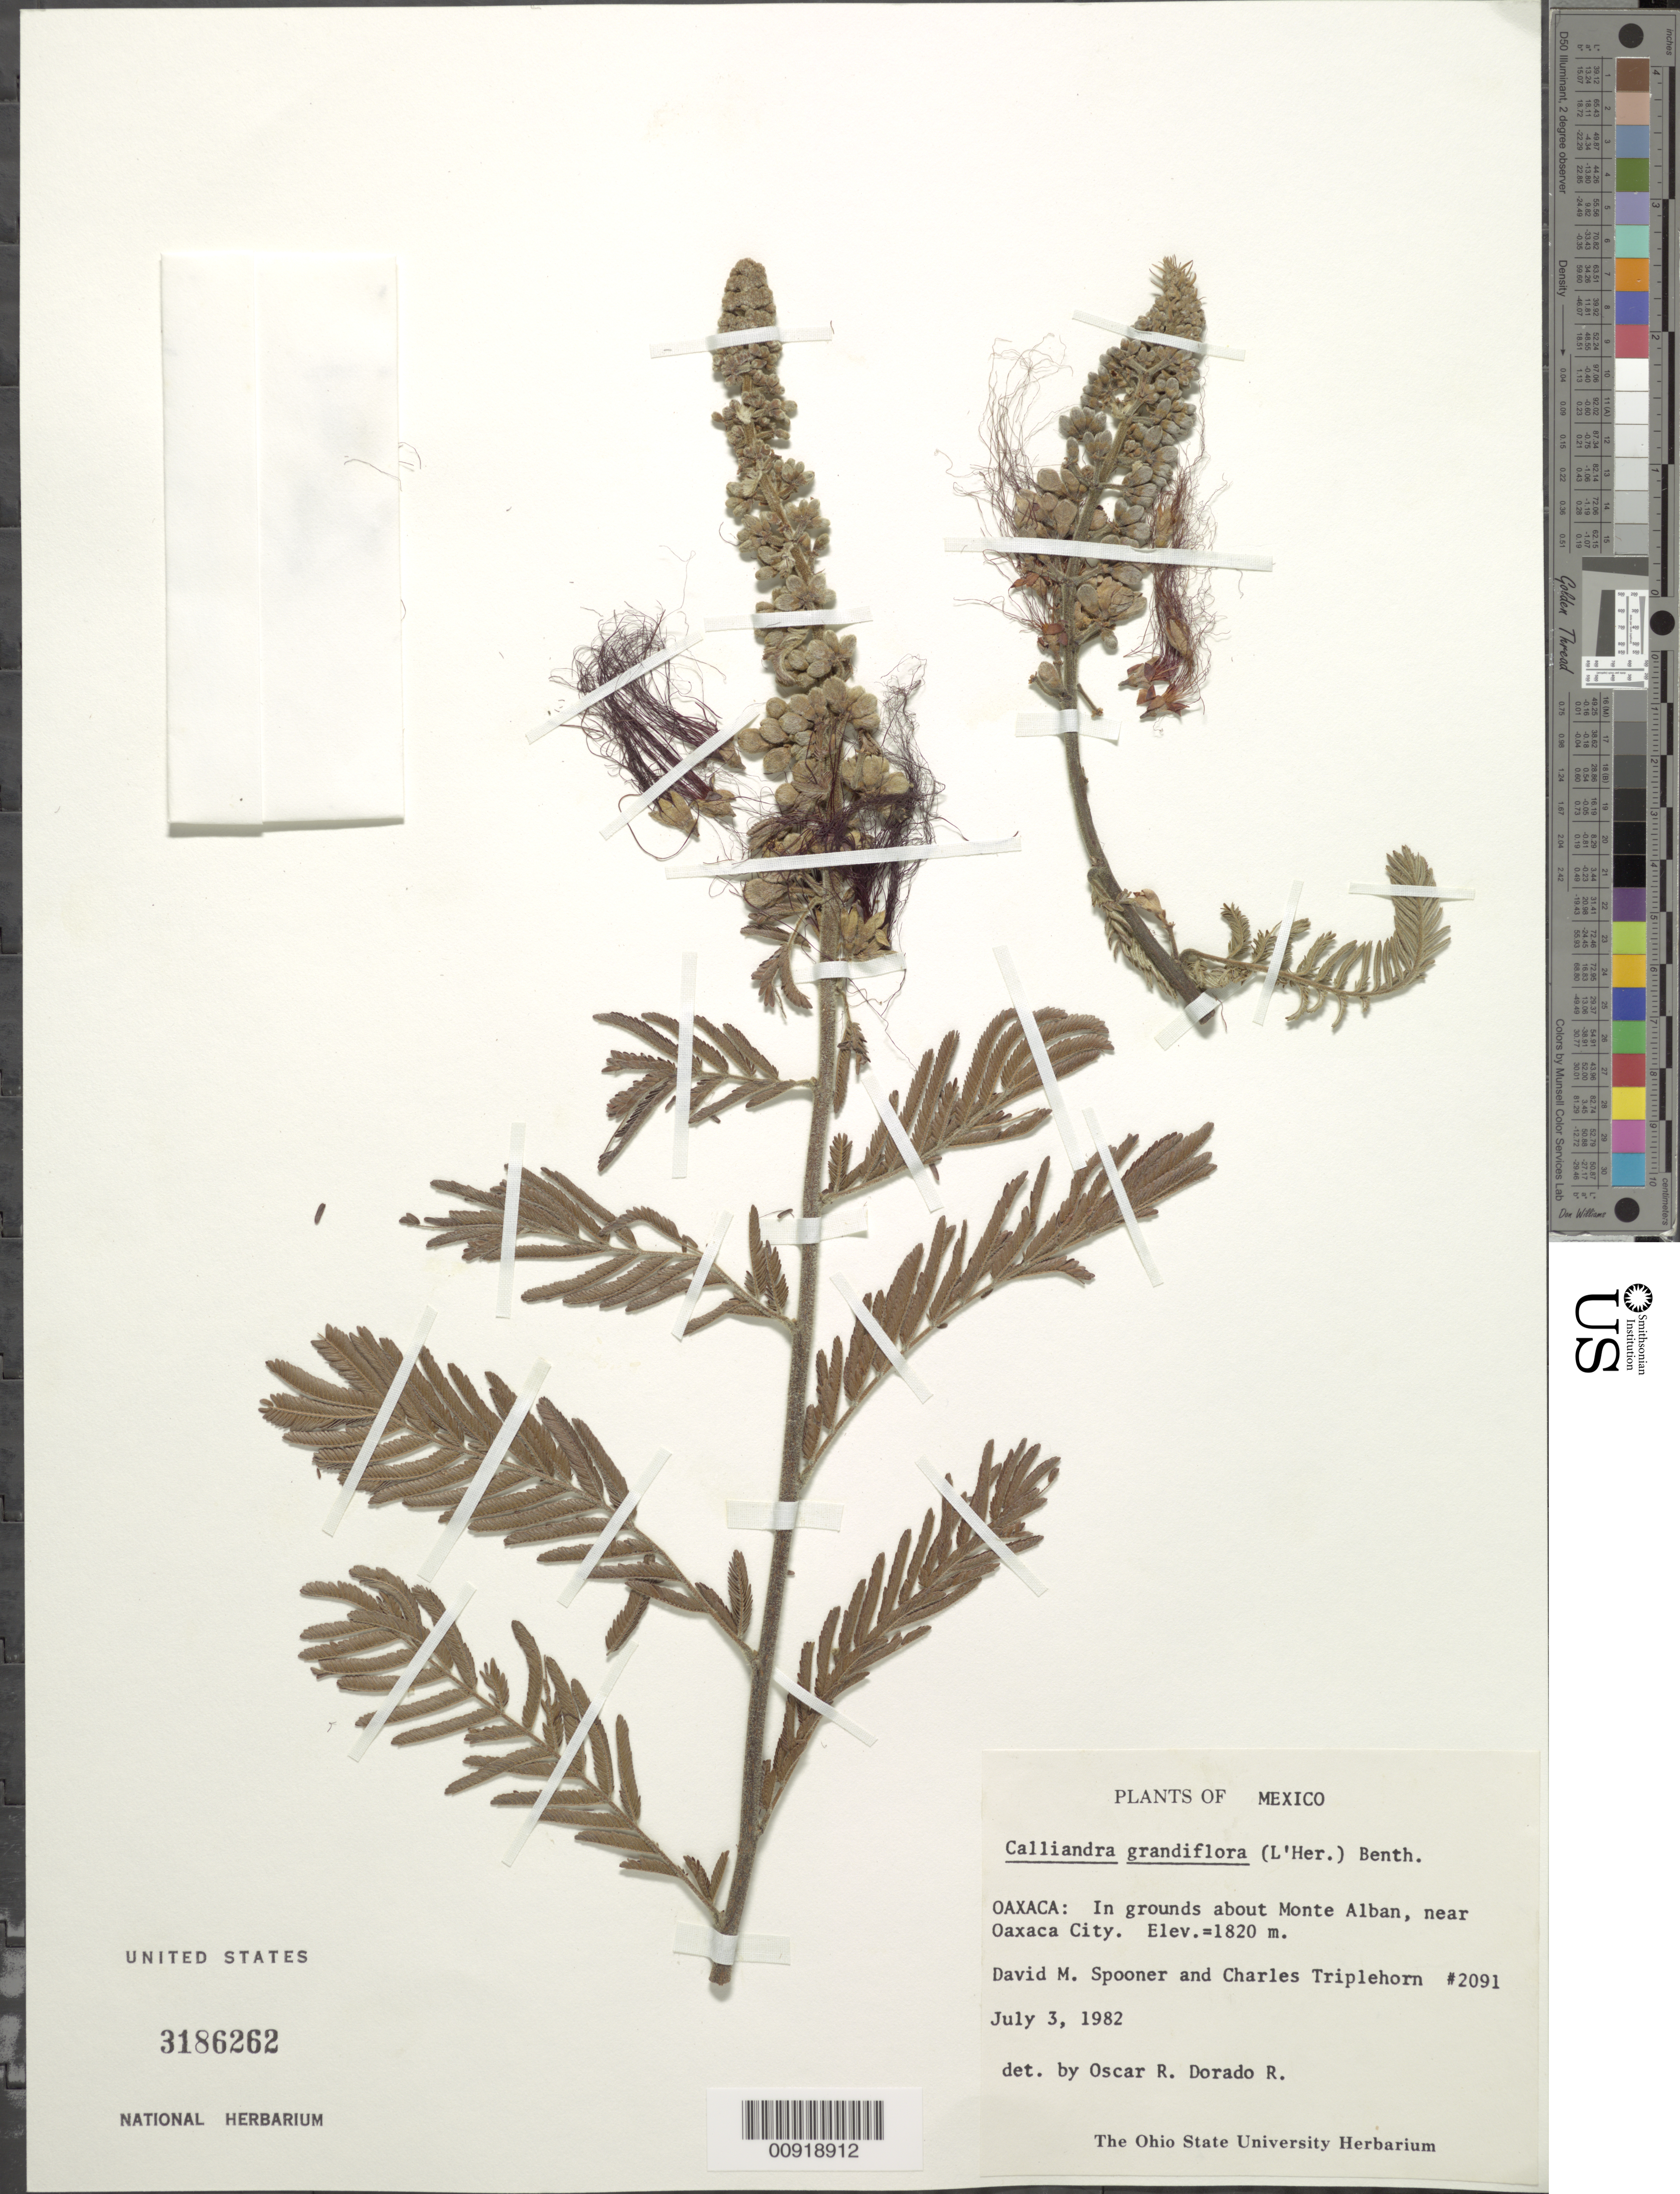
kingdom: Plantae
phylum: Tracheophyta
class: Magnoliopsida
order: Fabales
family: Fabaceae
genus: Calliandra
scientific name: Calliandra grandiflora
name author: (L'Hér.) Benth.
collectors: D. Spooner & Triplehorn, C.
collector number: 2091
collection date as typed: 03 Jul 1982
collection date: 1982-07-03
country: Mexico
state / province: Oaxaca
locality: Oaxaca: In grounds about Monte Alban, near Oaxaca City.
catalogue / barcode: US 3186262